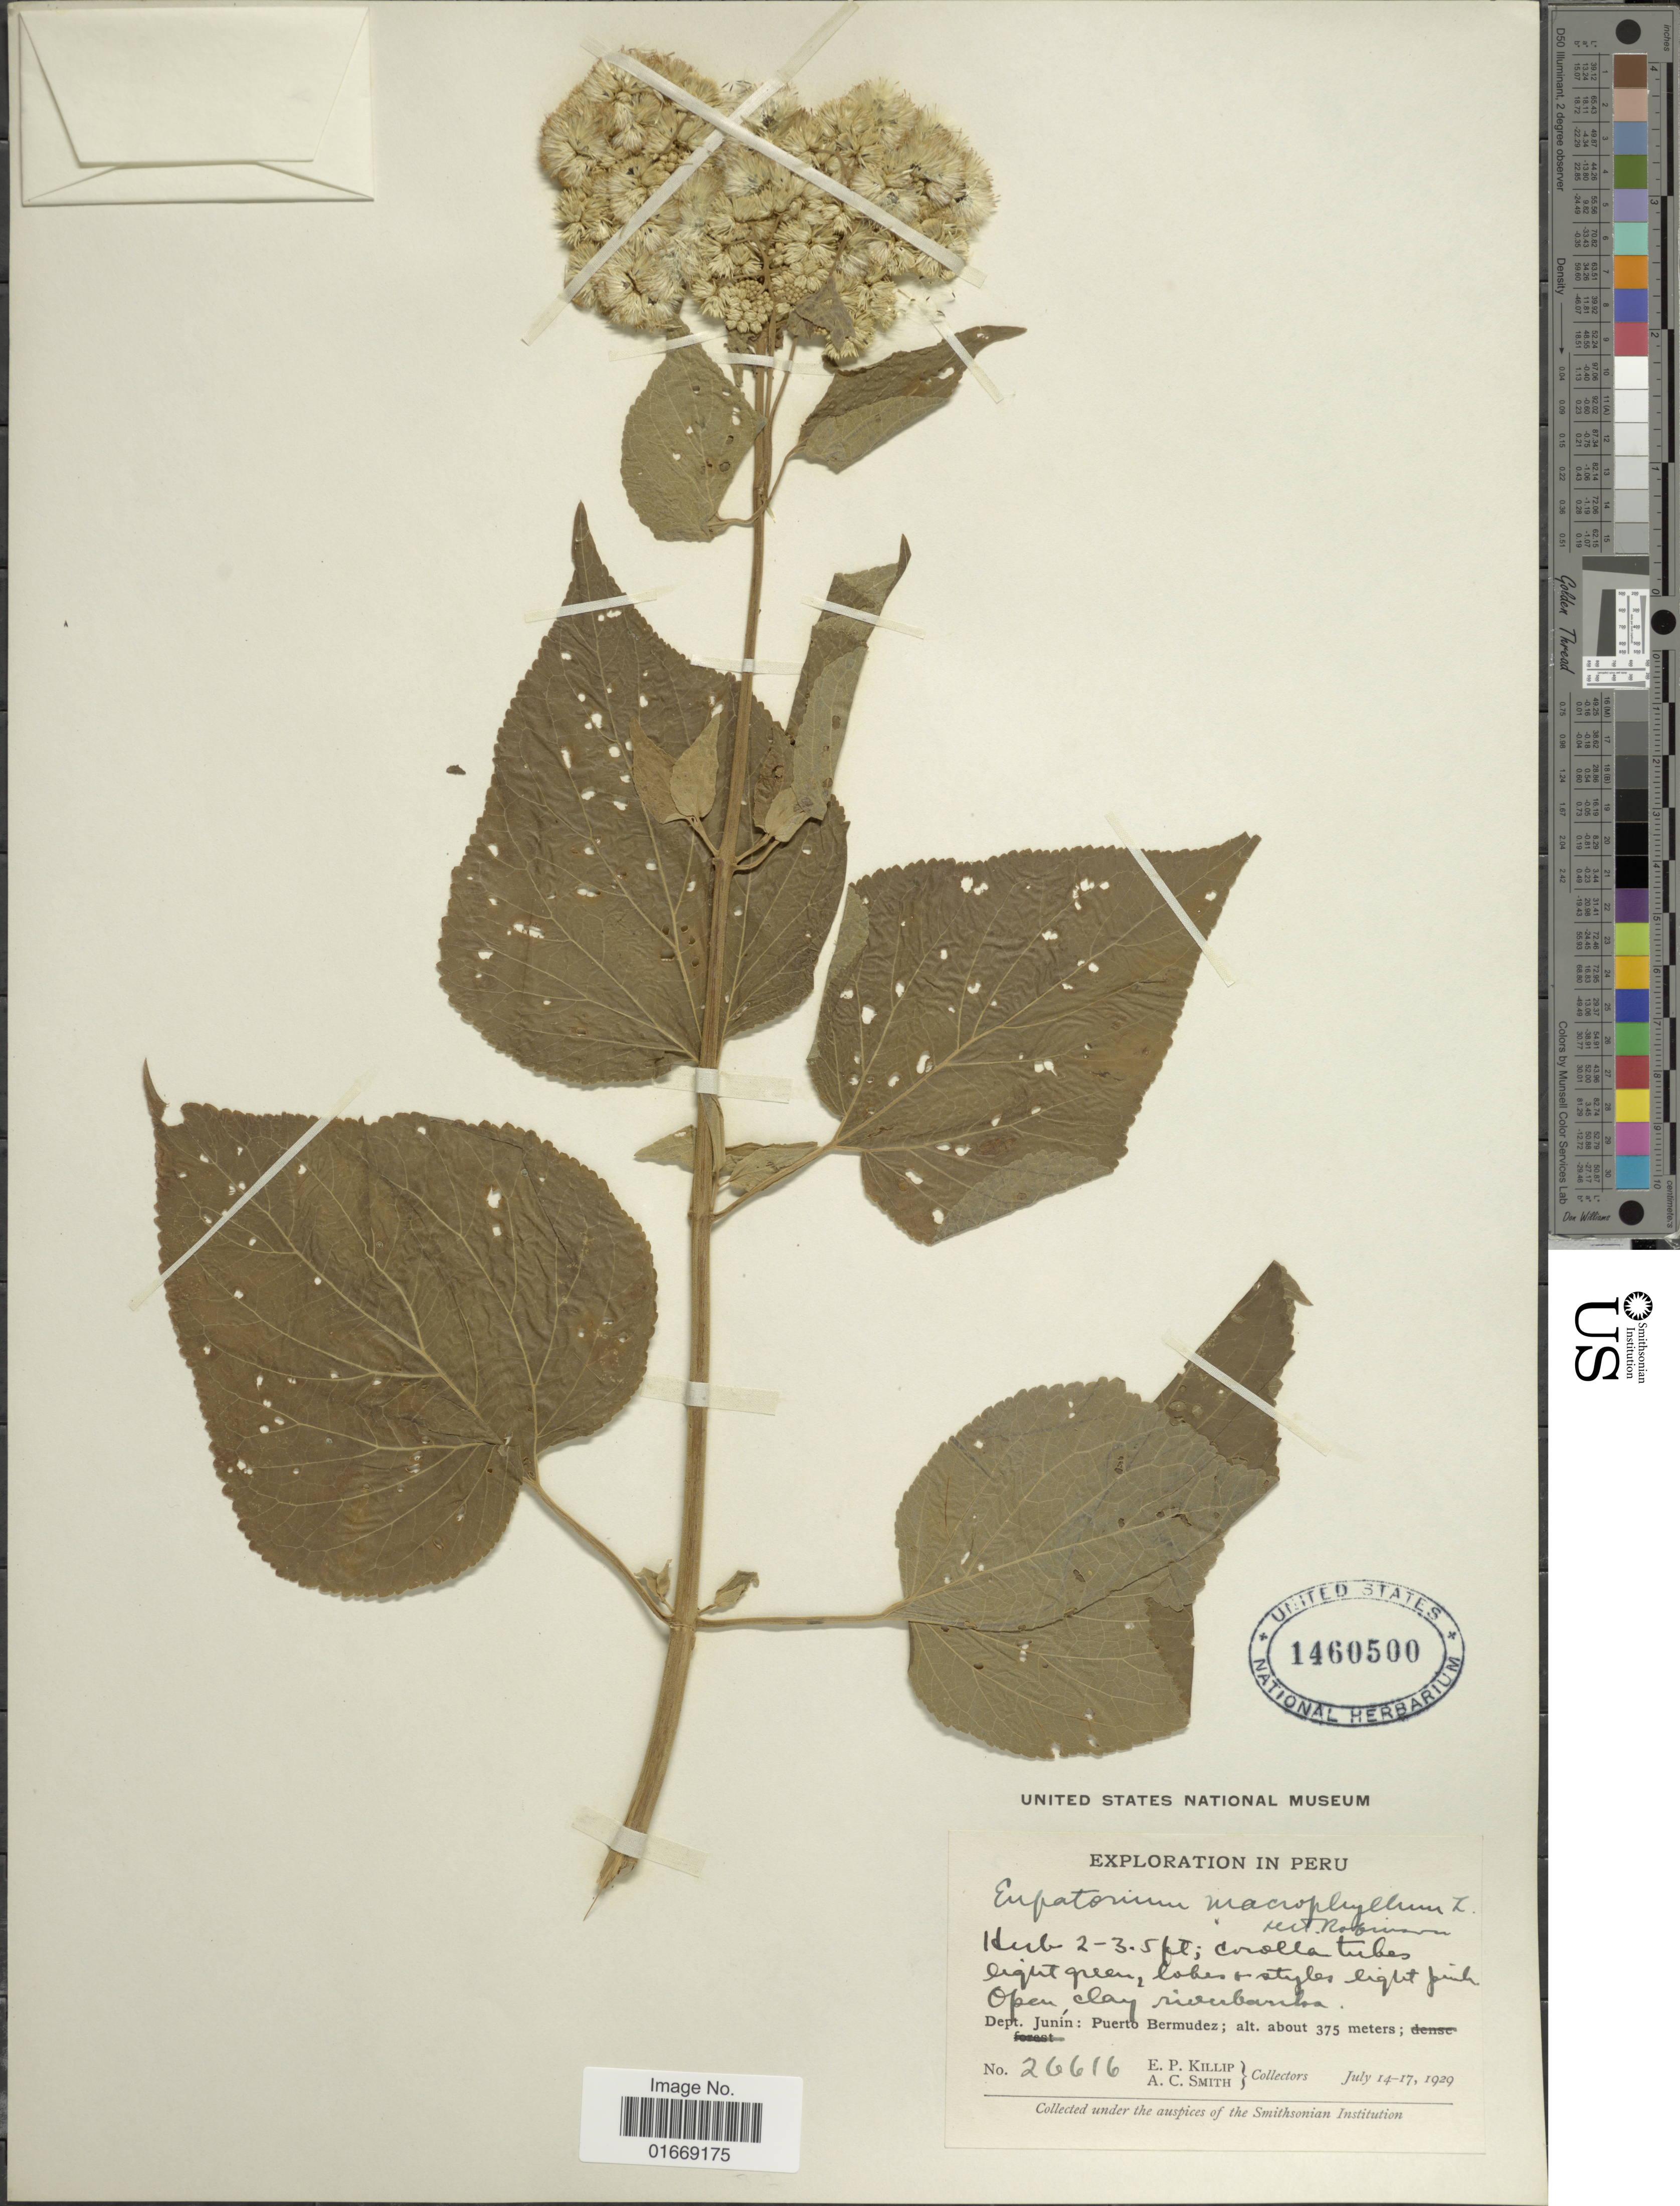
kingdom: Plantae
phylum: Tracheophyta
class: Magnoliopsida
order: Asterales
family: Asteraceae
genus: Hebeclinium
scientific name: Hebeclinium macrophyllum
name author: (L.) DC.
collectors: E. P. Killip & A. C. Smith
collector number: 26616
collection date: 1929-07-14/1929-07-17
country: Peru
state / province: Junín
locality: Puerto Bermudez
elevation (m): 375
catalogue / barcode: US 1460500